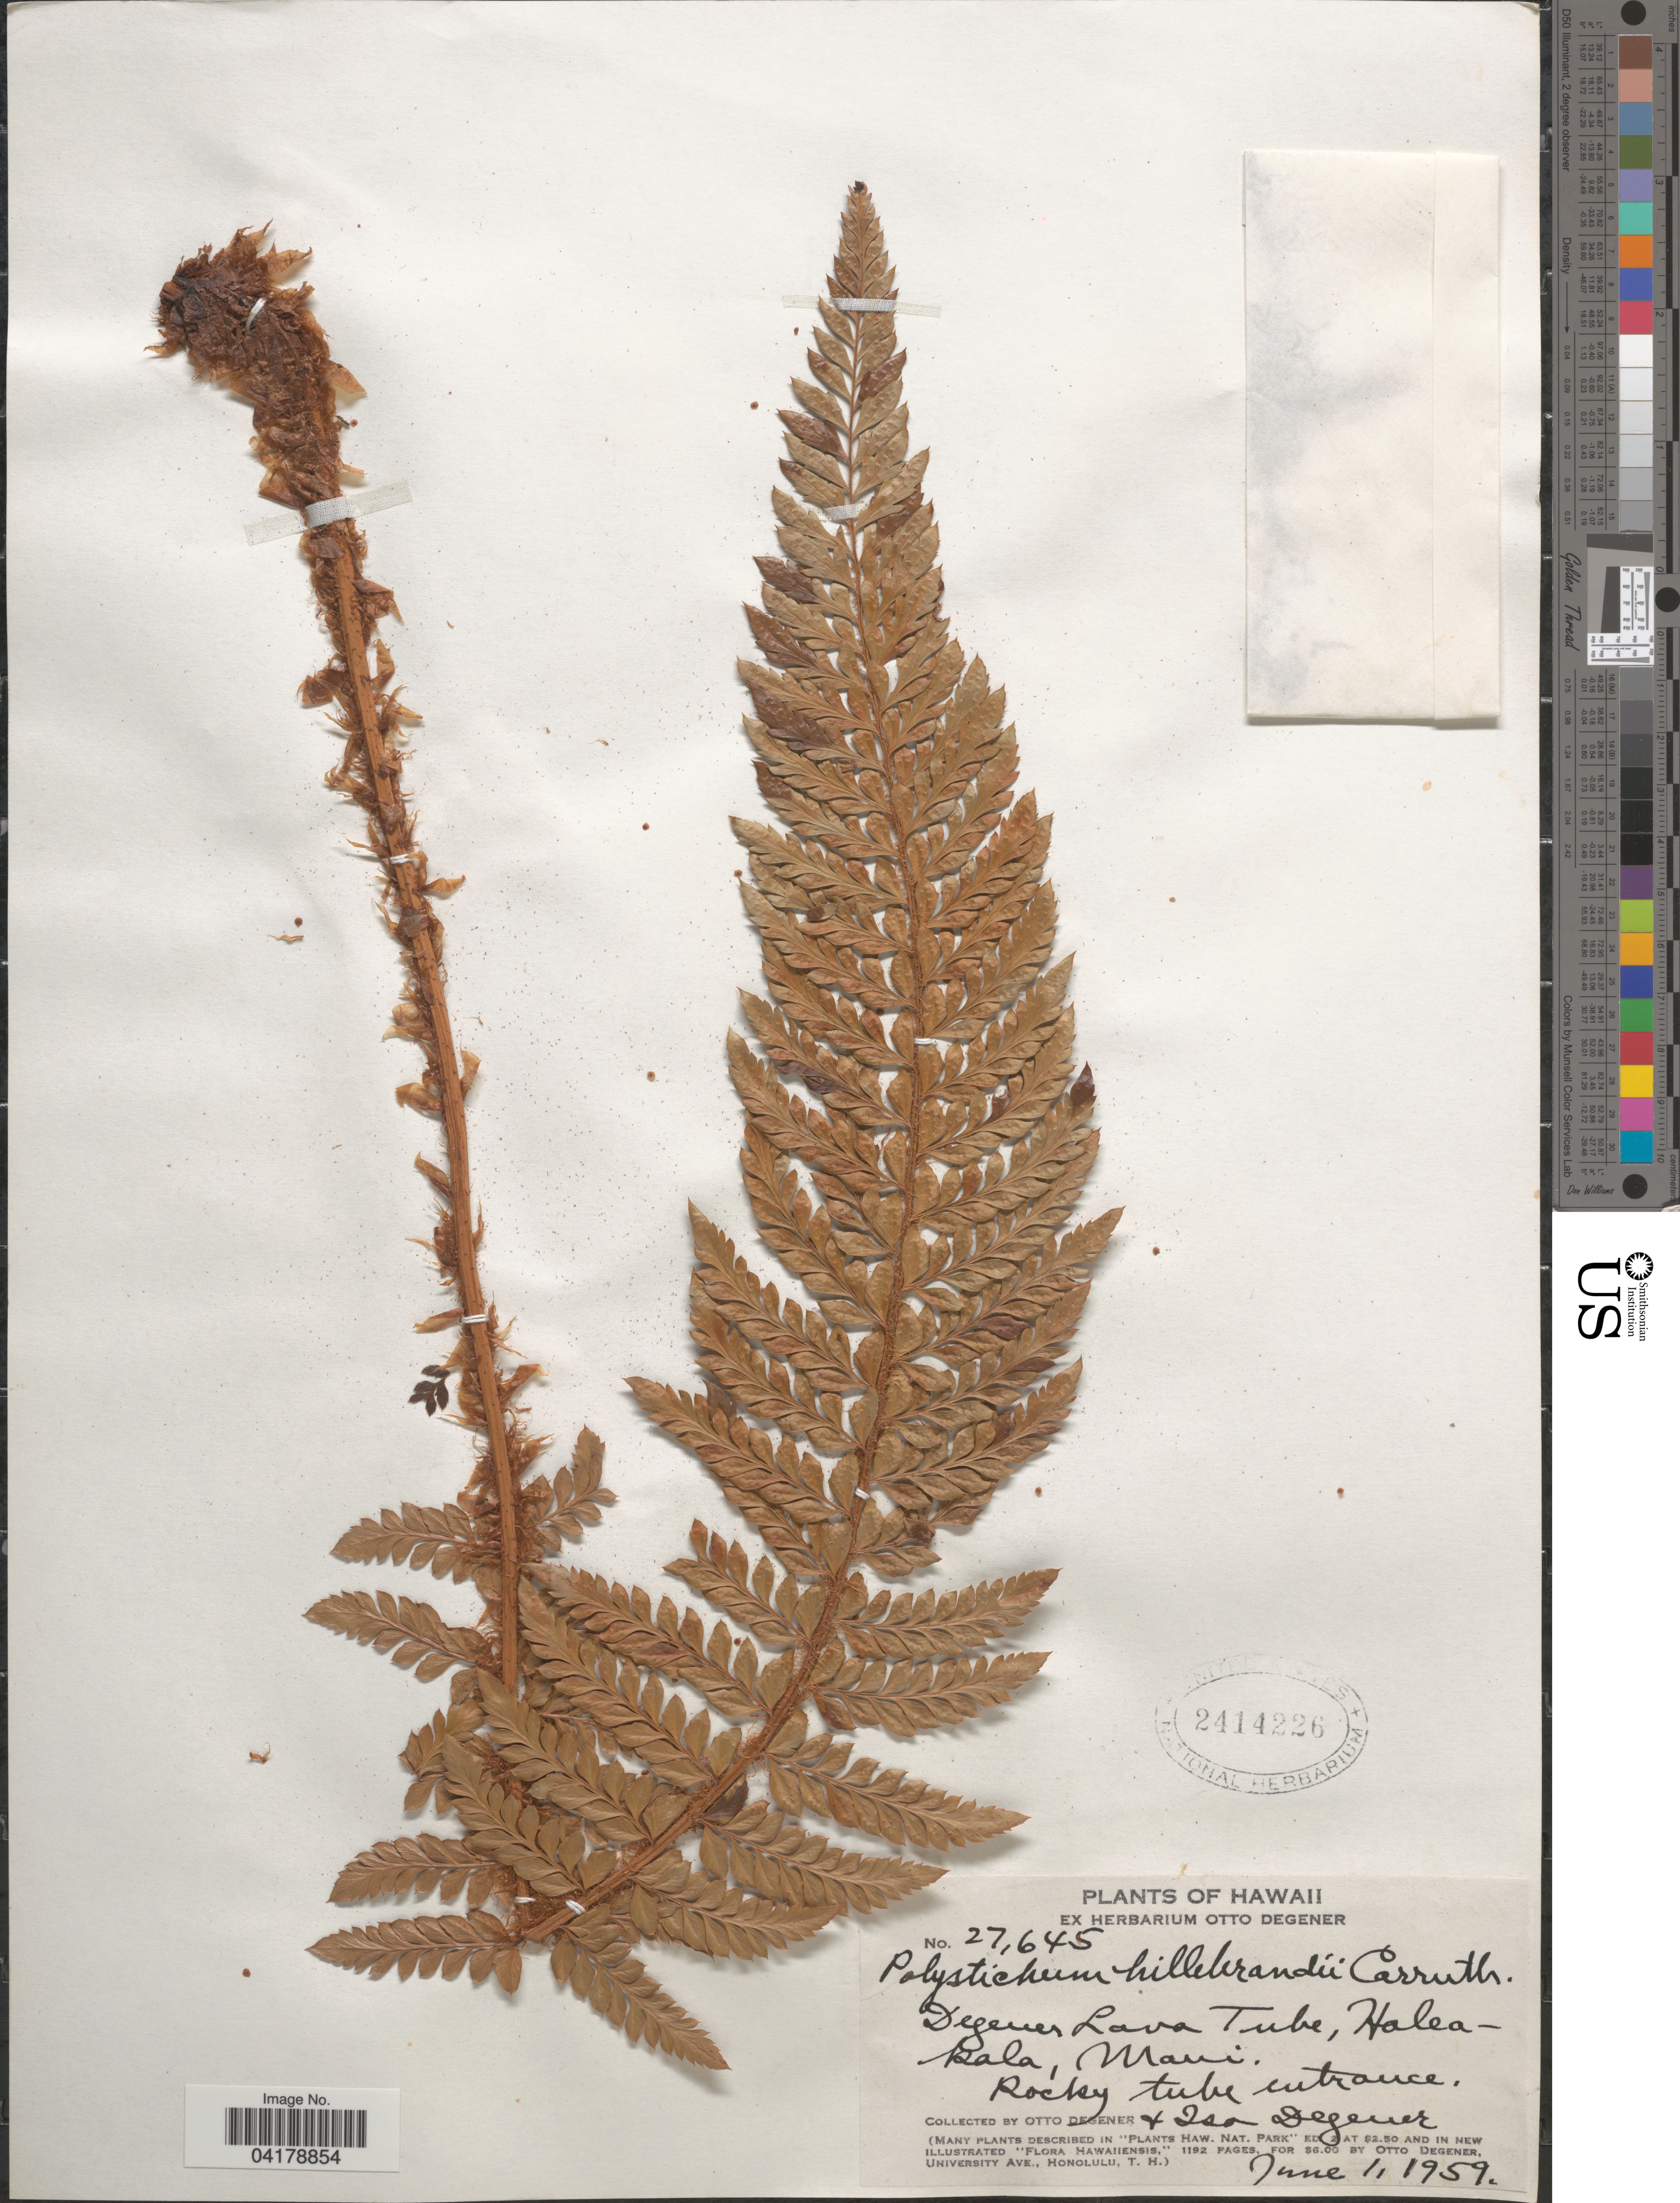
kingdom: Plantae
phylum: Tracheophyta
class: Polypodiopsida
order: Polypodiales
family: Dryopteridaceae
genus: Polystichum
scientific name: Polystichum hillebrandii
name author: Carruth.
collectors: O. Degener & I. Degener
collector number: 27645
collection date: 1959-06-01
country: United States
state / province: Hawaii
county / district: Maui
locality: Degener Lava Tube, Haleakala, Maui. Rocky tube entrance.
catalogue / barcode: US 2414226